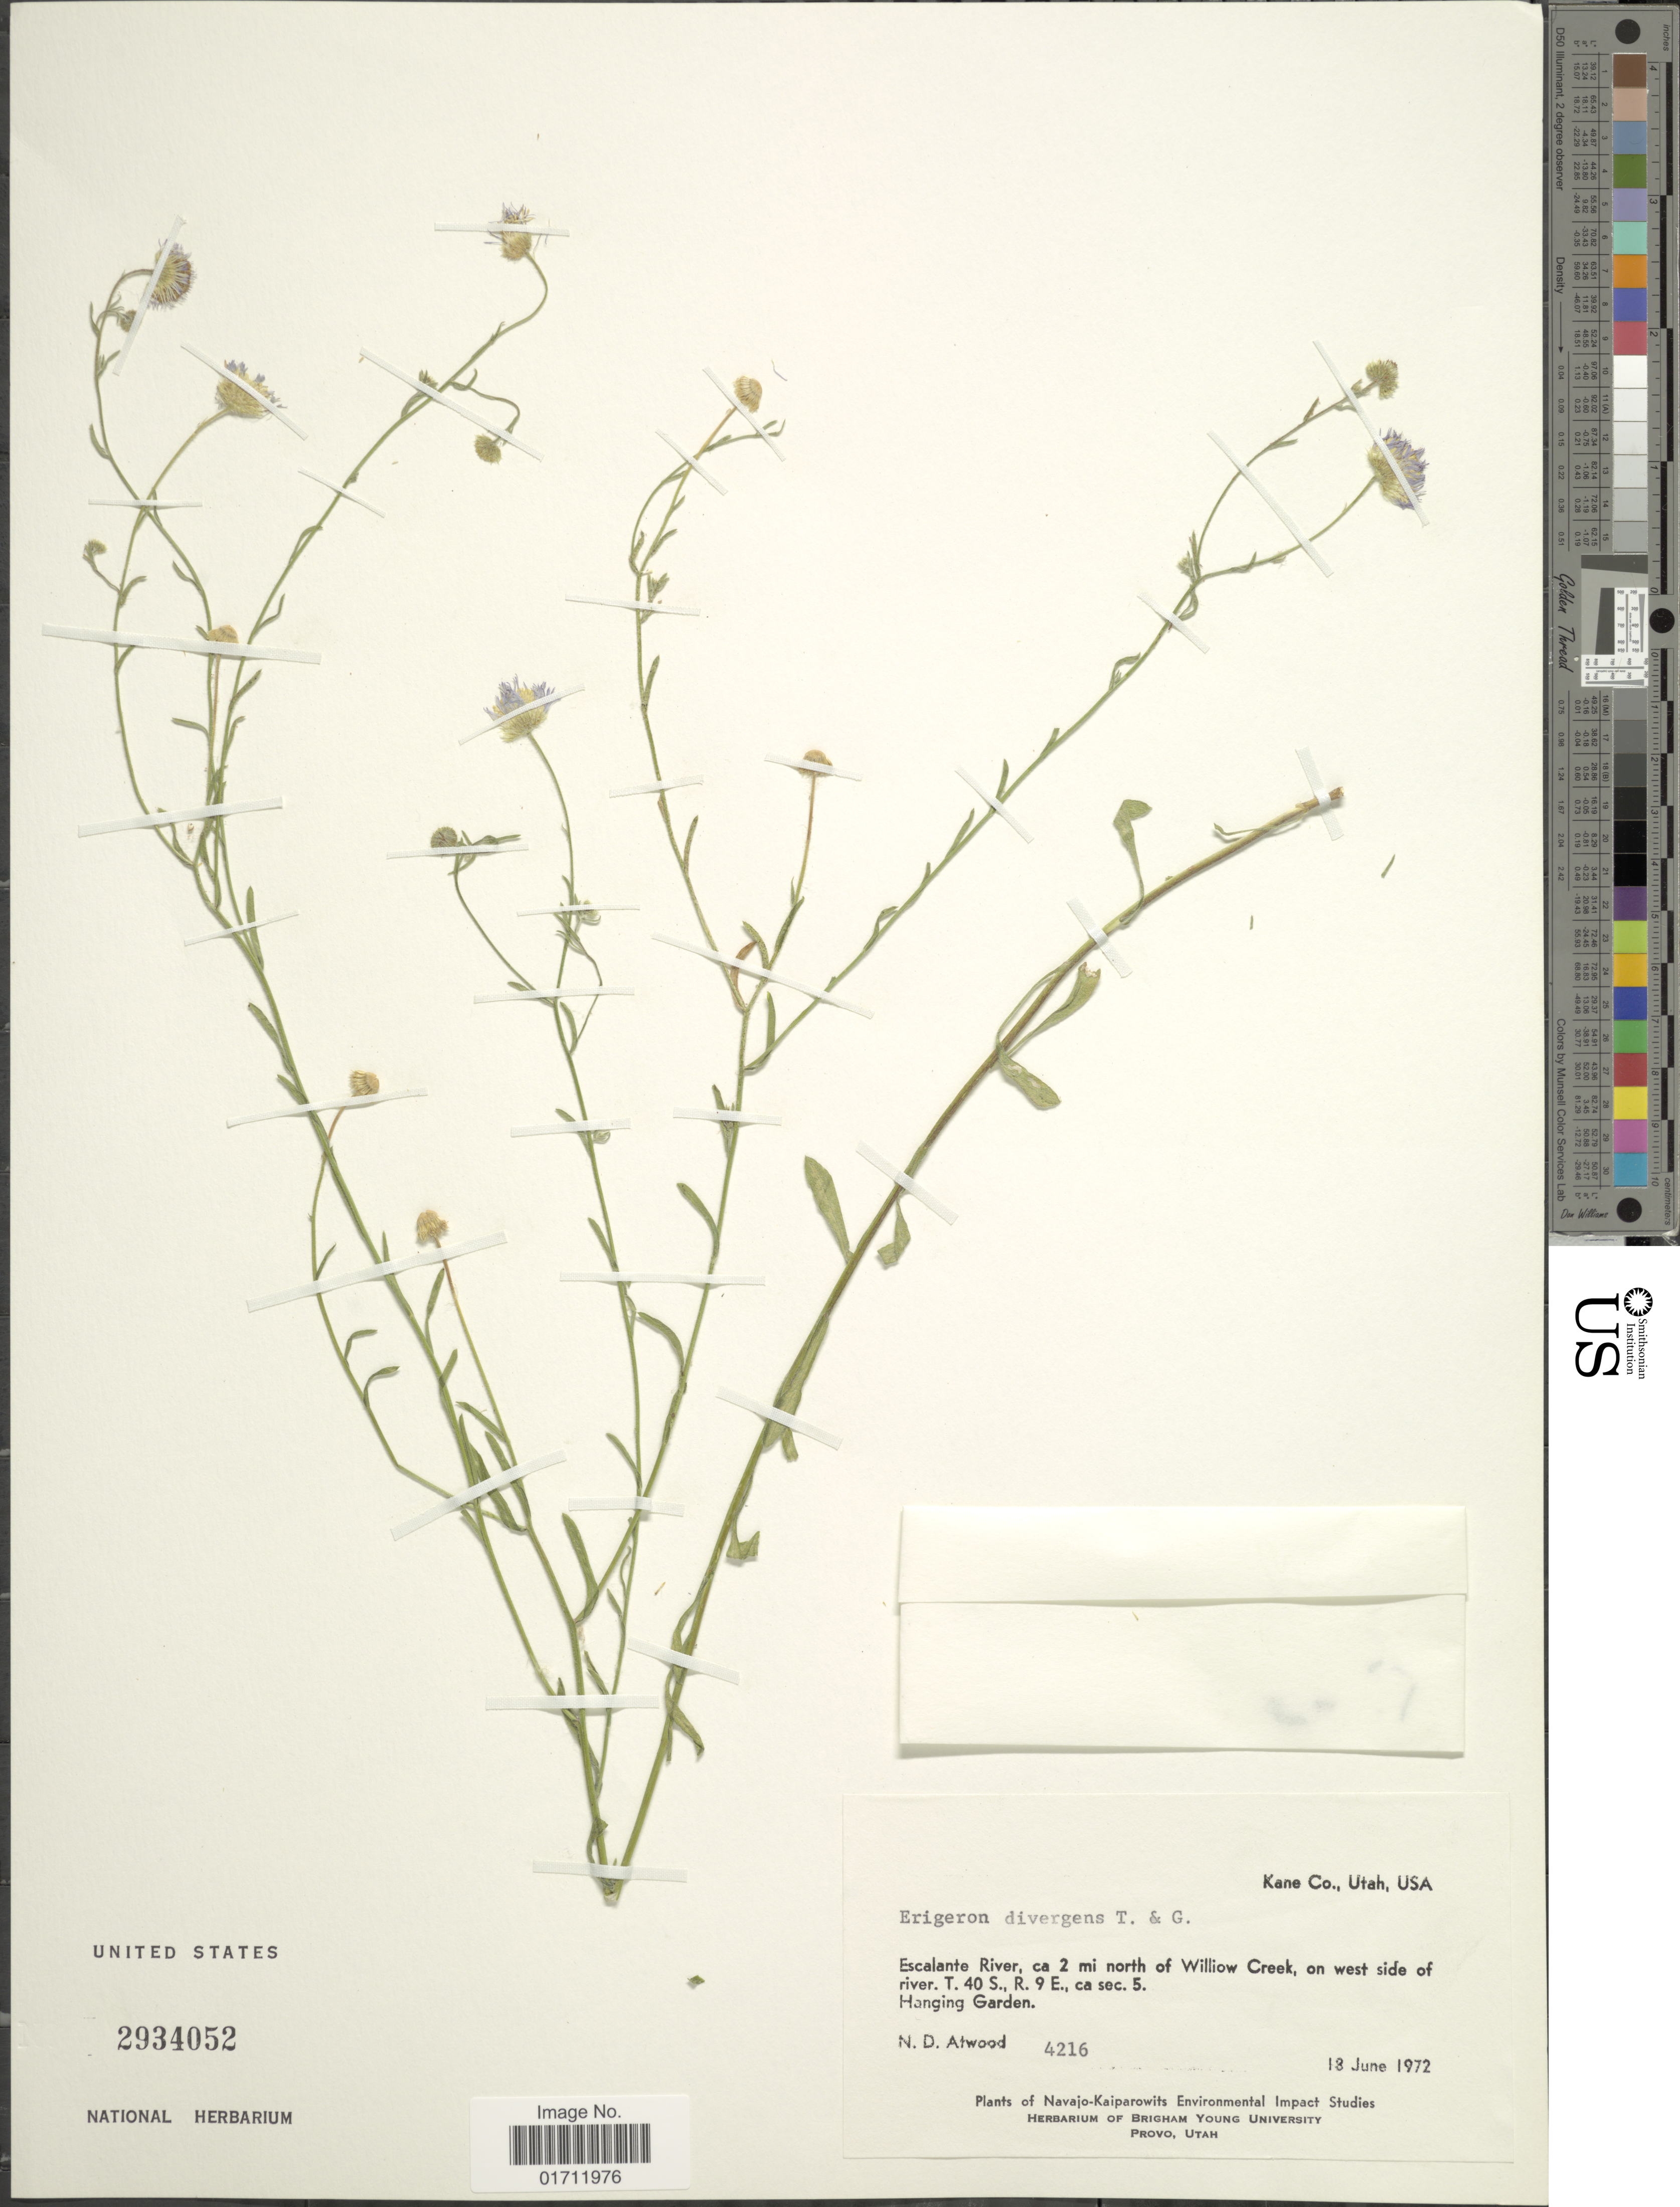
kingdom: Plantae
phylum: Tracheophyta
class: Magnoliopsida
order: Asterales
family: Asteraceae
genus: Erigeron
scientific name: Erigeron divergens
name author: Torr. & A. Gray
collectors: N. Atwood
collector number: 4216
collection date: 1972-06-18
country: United States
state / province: Utah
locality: Kane Co., Escalante River, ca. 2 mi north of Willow Creek, on west side of river. T.40S., R39E., ca sec. 5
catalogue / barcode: US 2934052